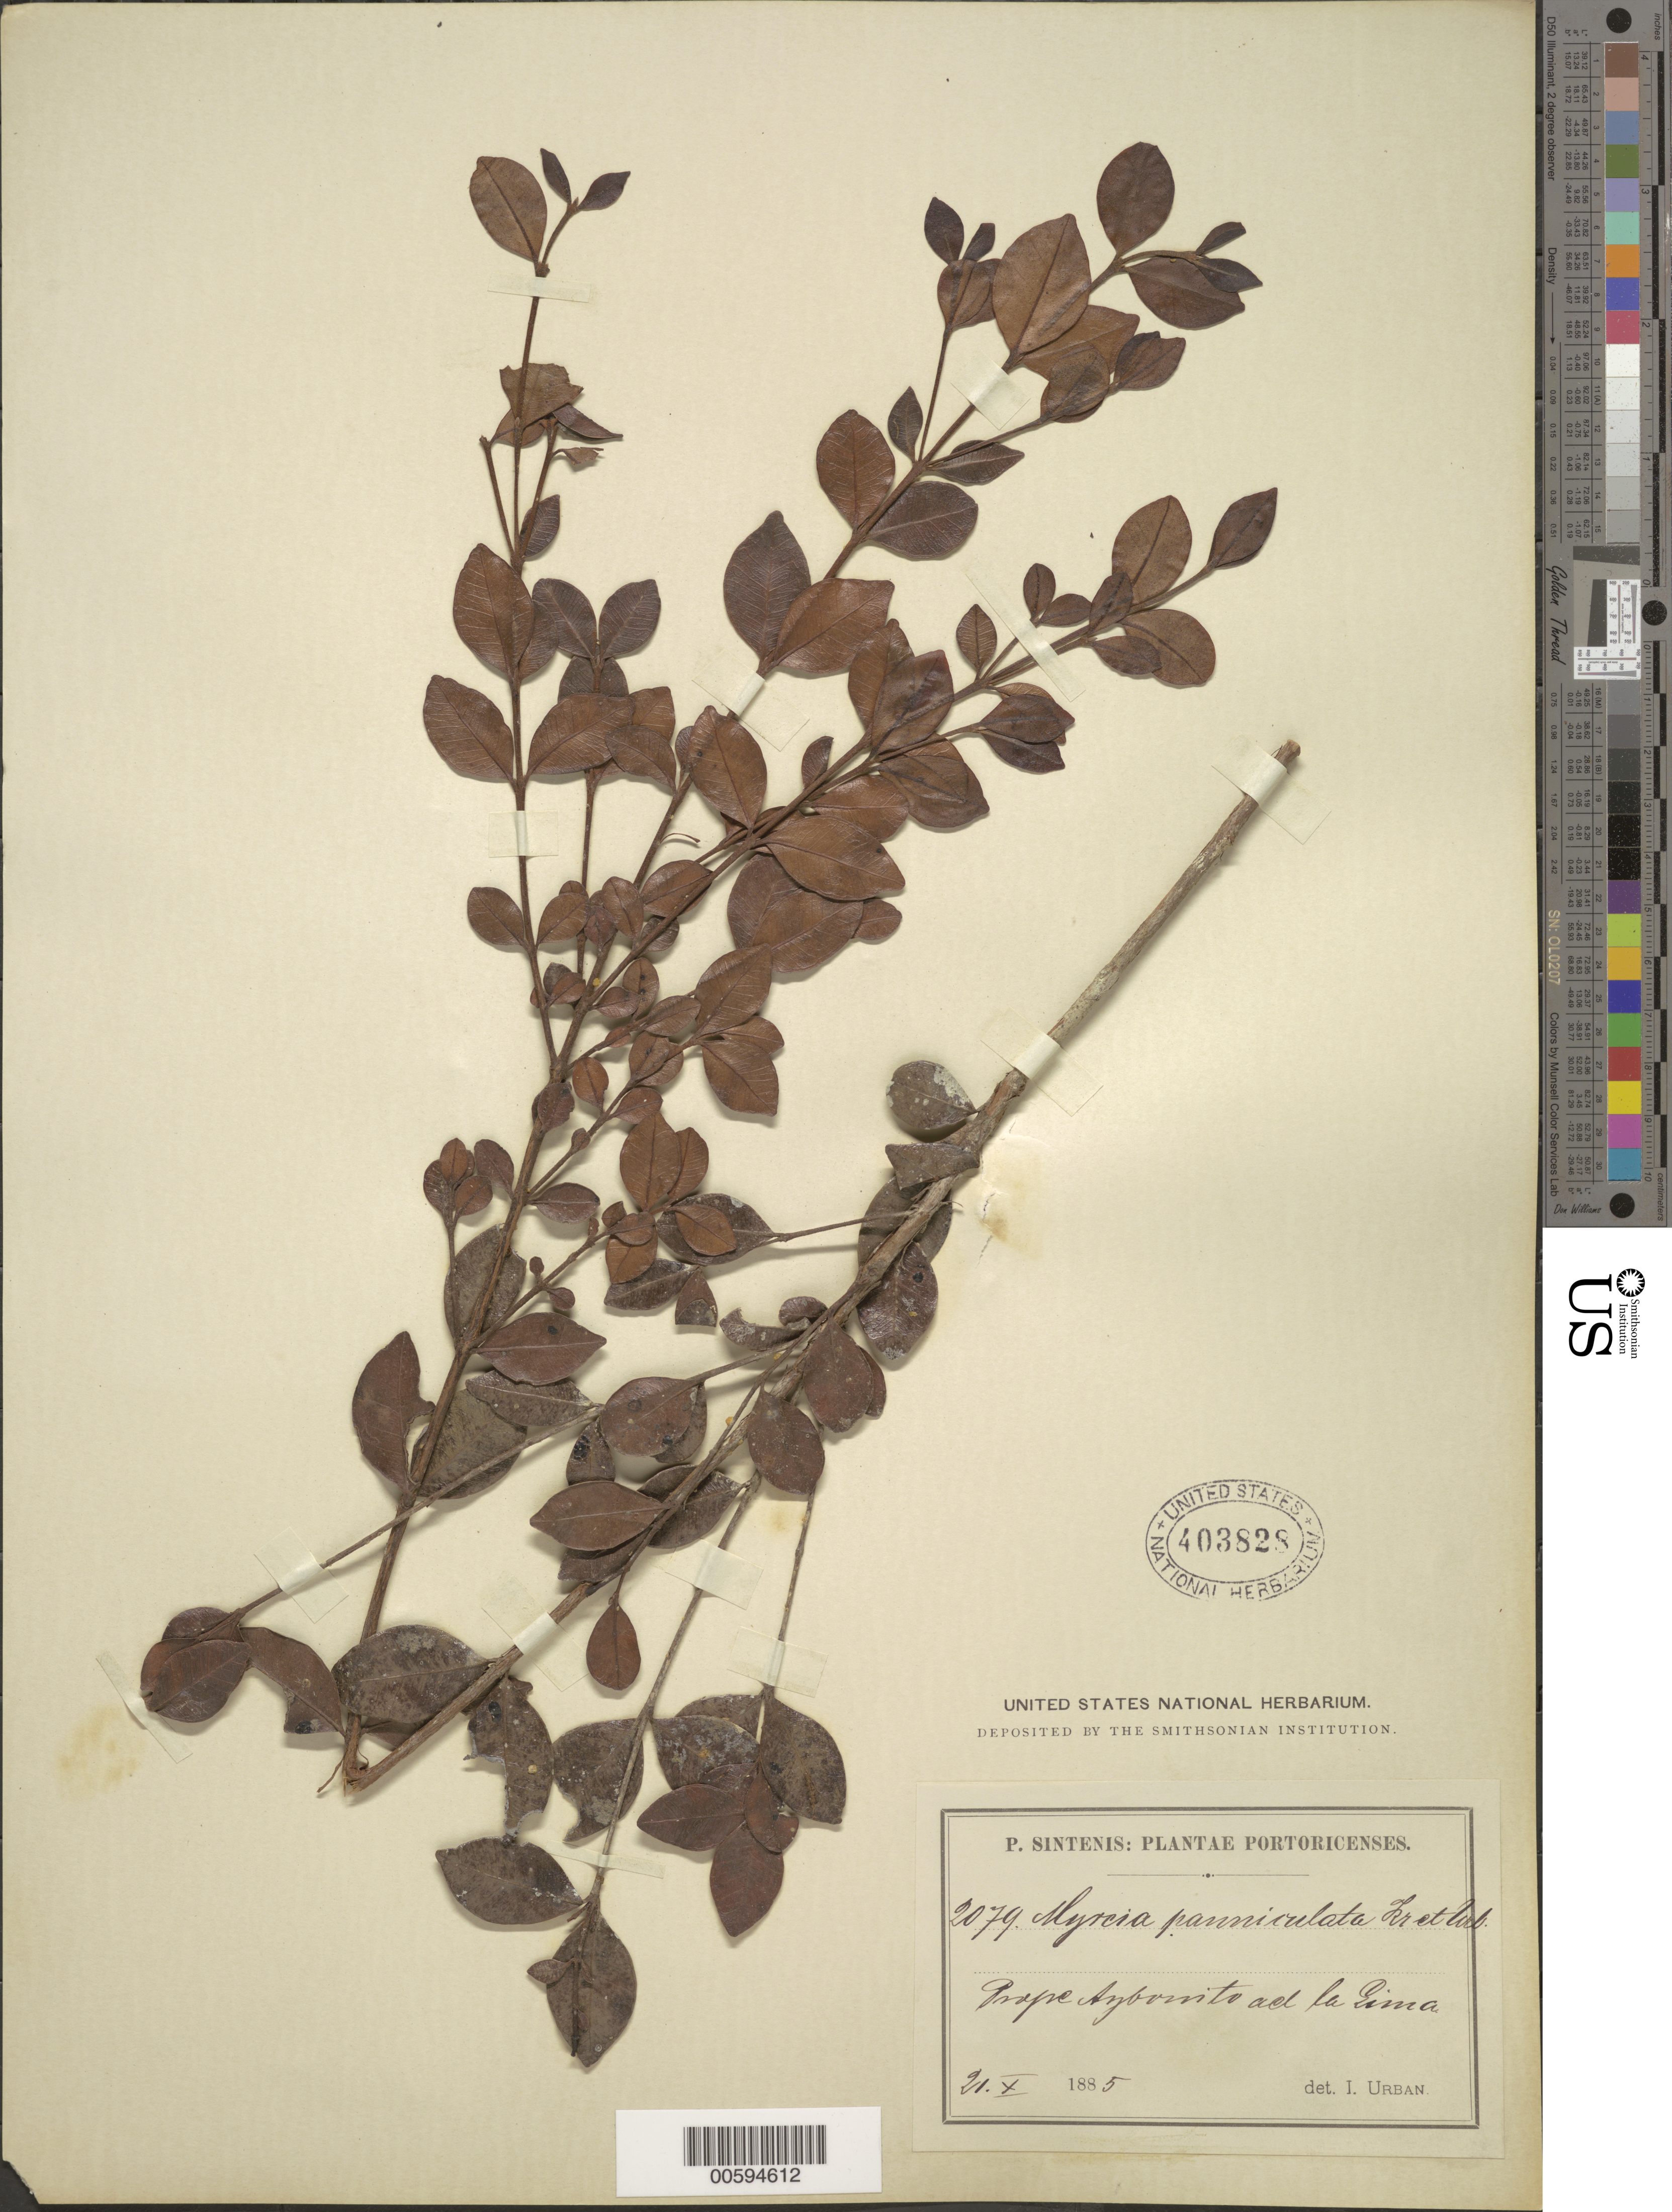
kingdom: Plantae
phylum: Tracheophyta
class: Magnoliopsida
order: Myrtales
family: Myrtaceae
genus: Myrcia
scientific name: Myrcia citrifolia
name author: (Aubl.) Urb.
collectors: P. Sintenis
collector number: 2079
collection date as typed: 21 Oct 1885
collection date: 1885-10-21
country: Puerto Rico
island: Greater Antilles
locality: Prope Aybonito ad la Lima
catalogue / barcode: US 403828